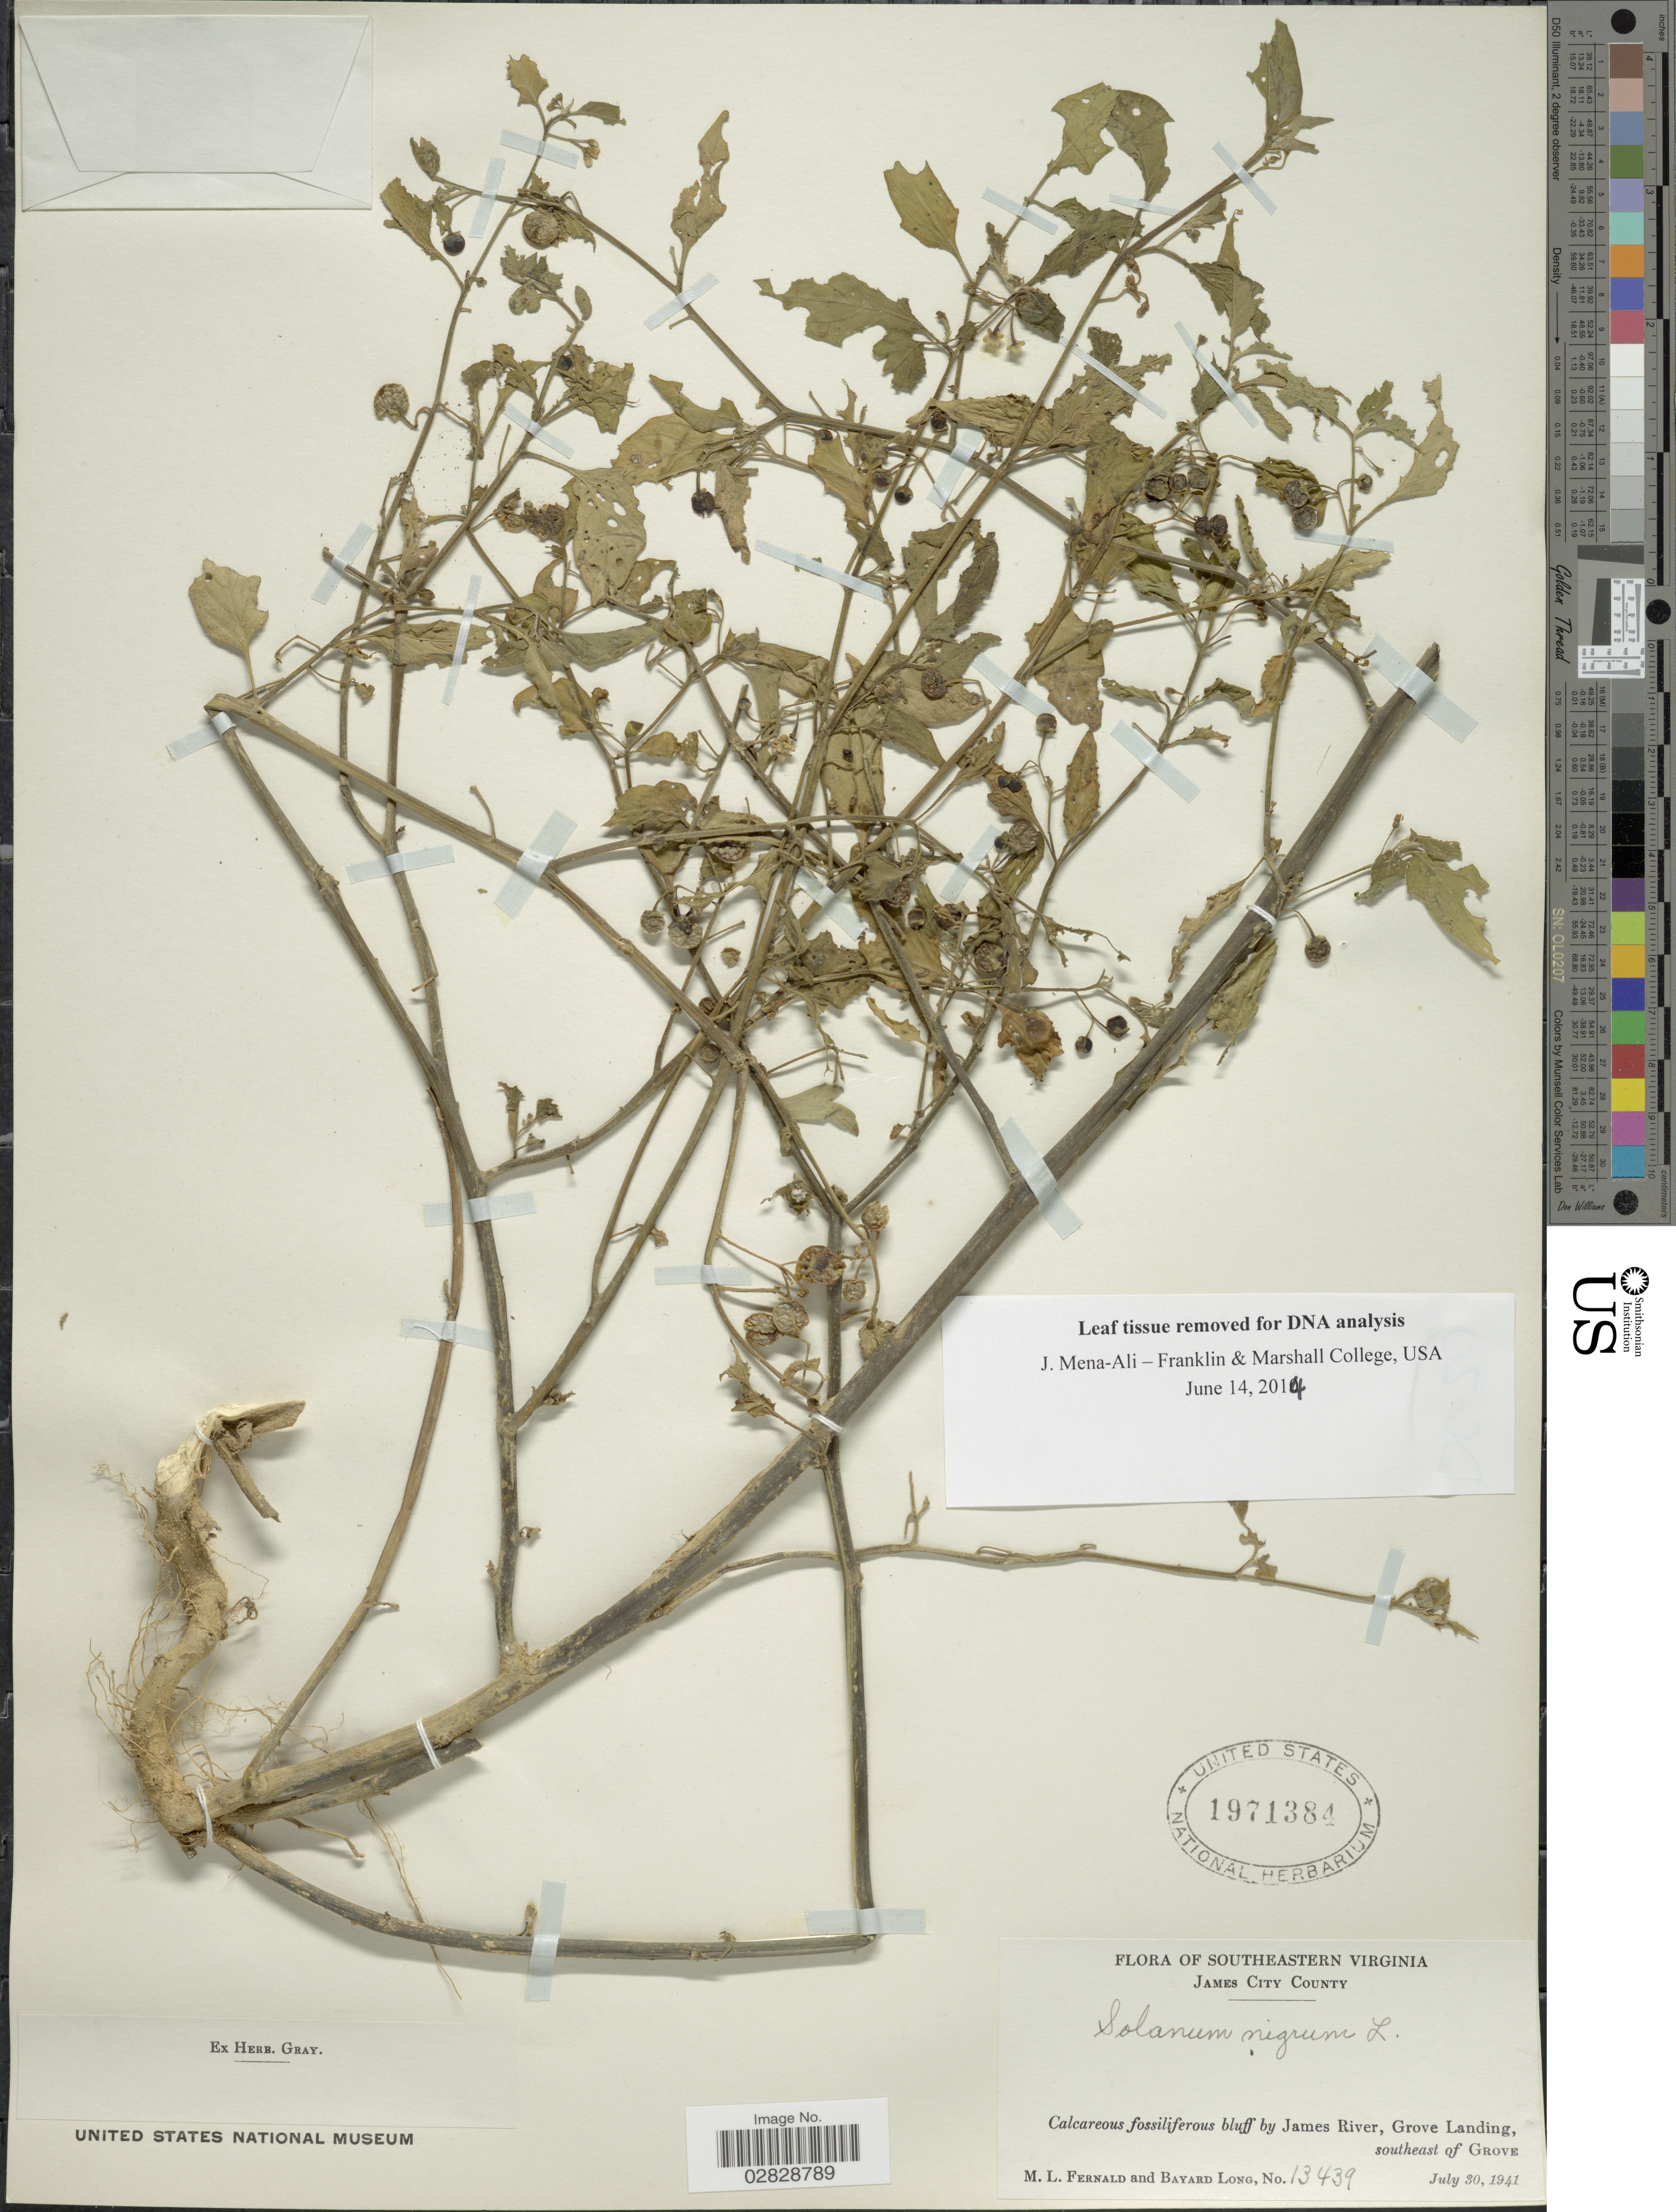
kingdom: Plantae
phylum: Tracheophyta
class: Magnoliopsida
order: Solanales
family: Solanaceae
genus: Solanum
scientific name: Solanum emulans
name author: Raf.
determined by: Knapp, S. D.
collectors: M. L. Fernald & B. Long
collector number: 13439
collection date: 1941-07-30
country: United States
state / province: Virginia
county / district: James City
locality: Southeastern Virginia. James City County. Calcareous fossiliferous bluff by James River, Grove Landing, southeast of Grove.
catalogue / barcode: US 1971384